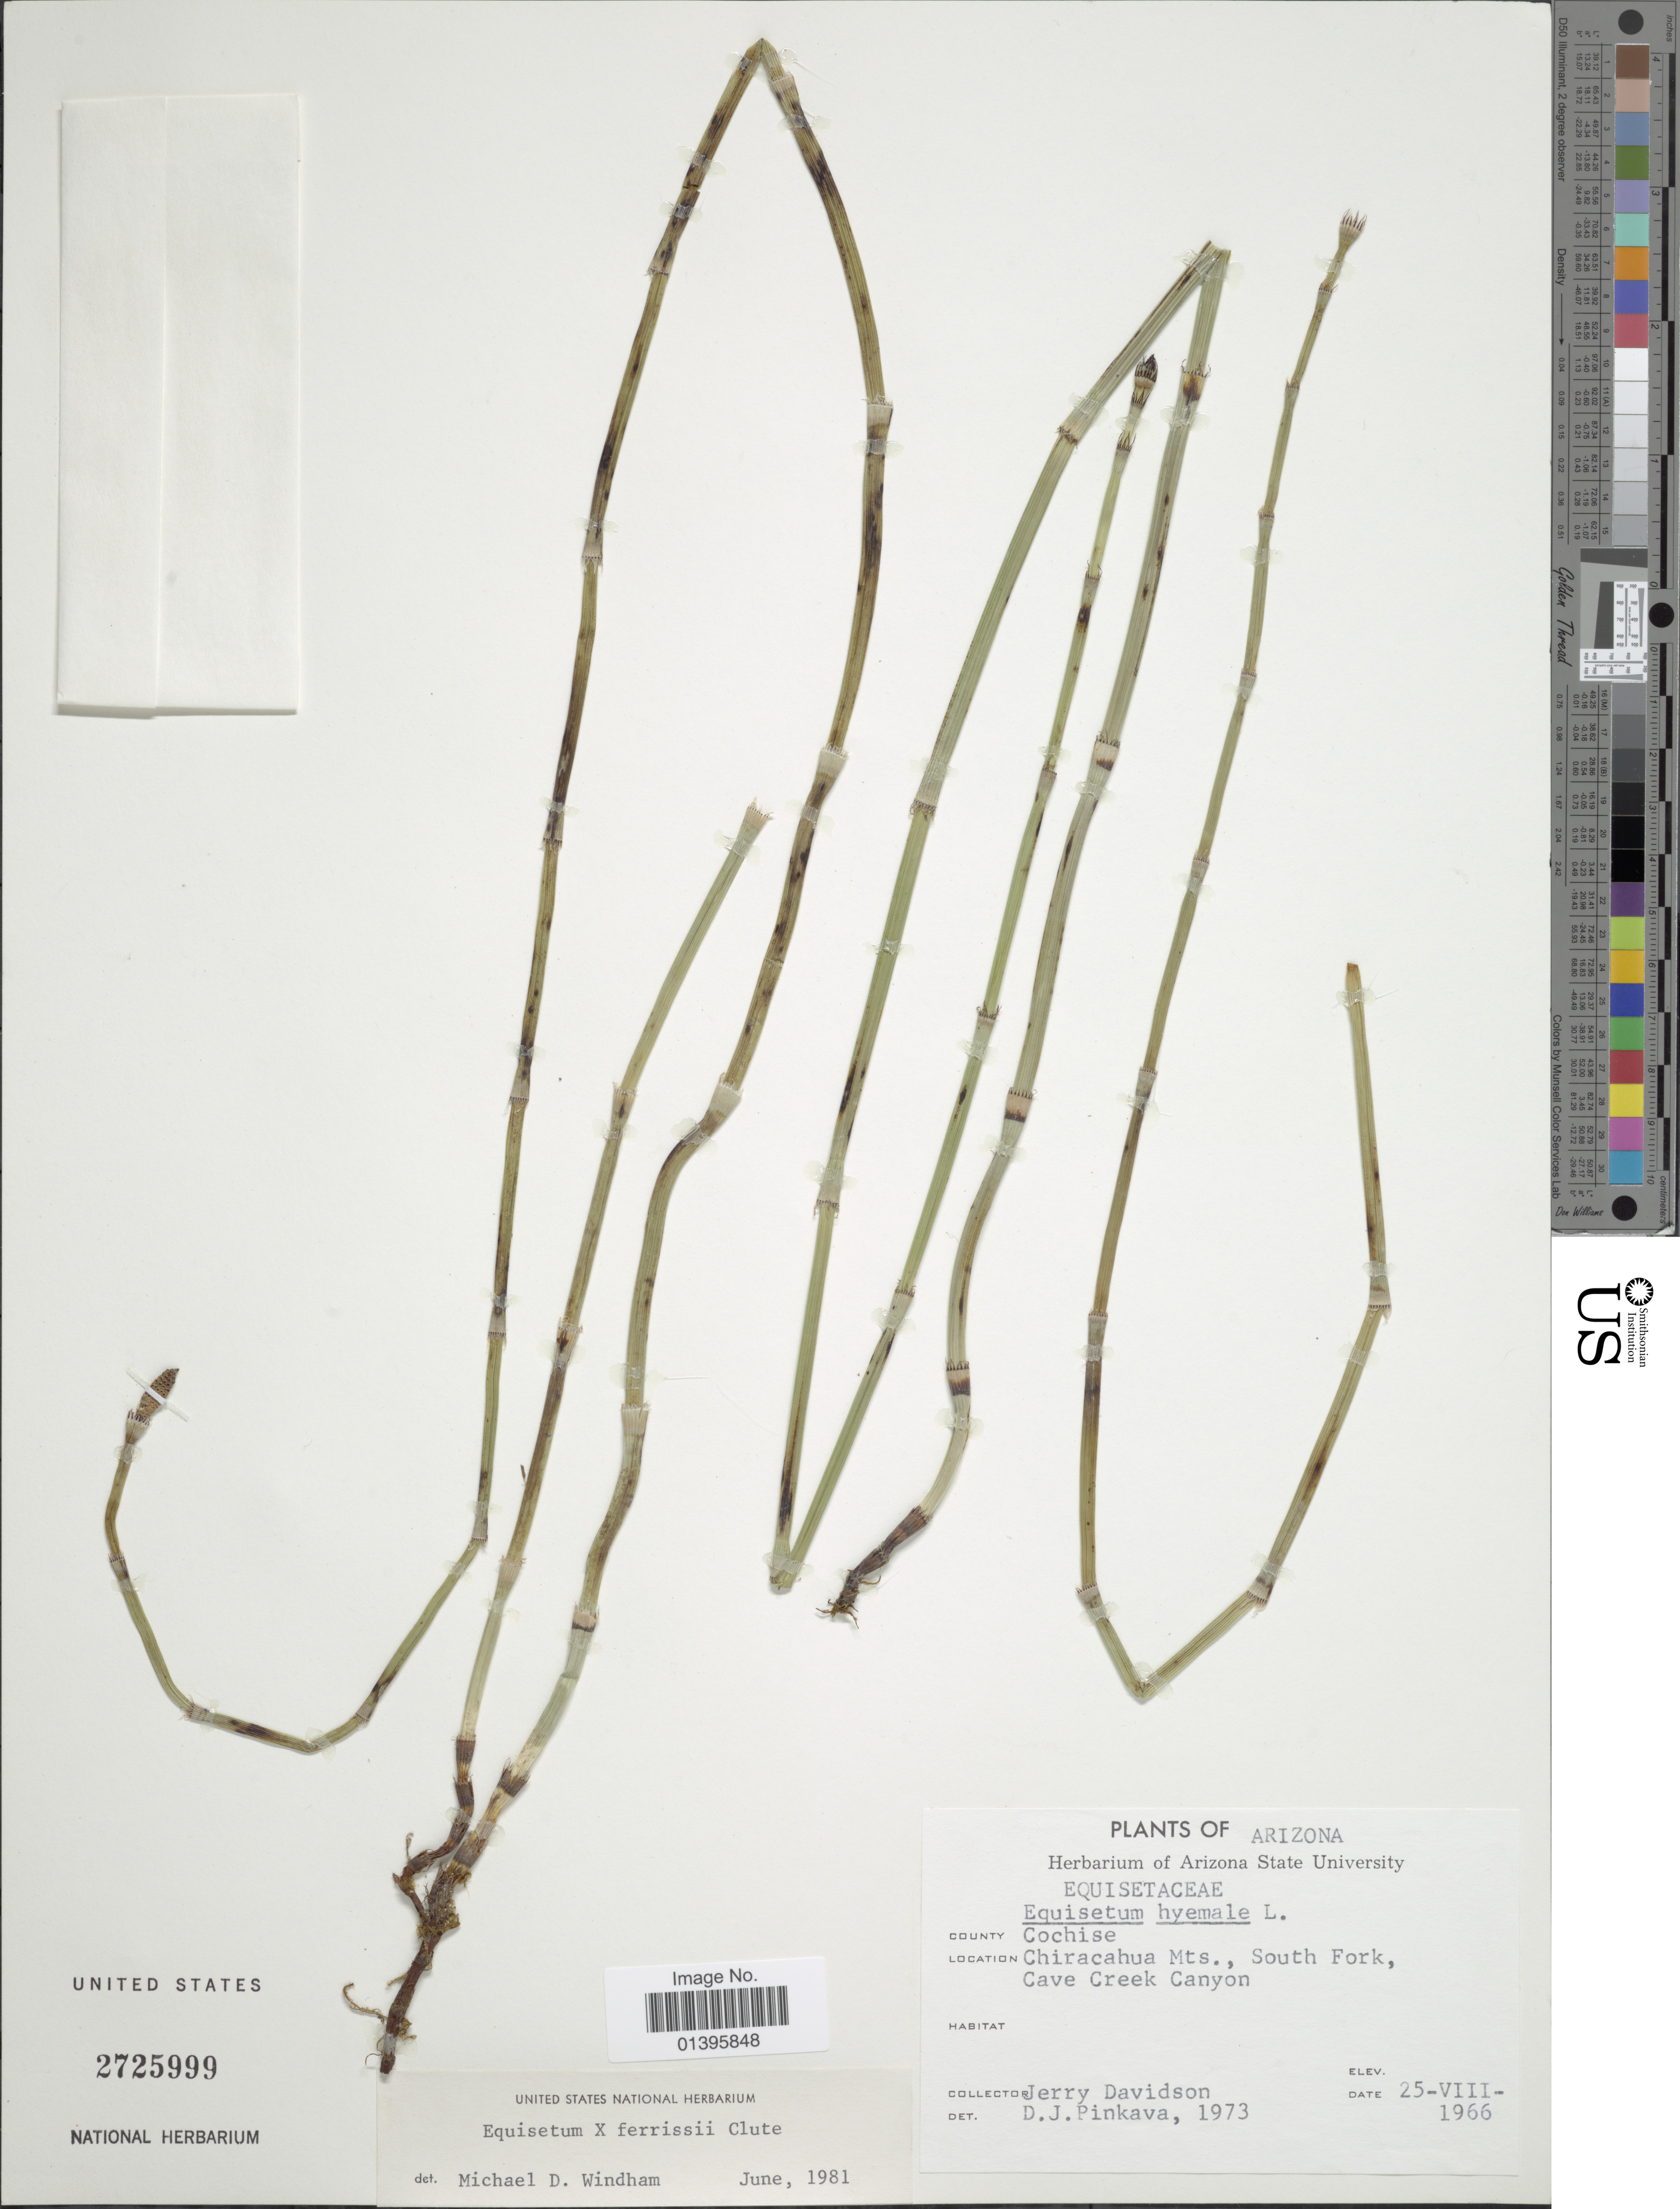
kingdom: Plantae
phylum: Tracheophyta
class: Polypodiopsida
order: Equisetales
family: Equisetaceae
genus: Equisetum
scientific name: Equisetum x ferrissii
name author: Clute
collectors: J. F. Davidson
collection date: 1966-08-25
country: United States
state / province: Arizona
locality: County Cochise. Chiracahua Mts., South Fork, Cave Creek Canyon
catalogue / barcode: US 2725999